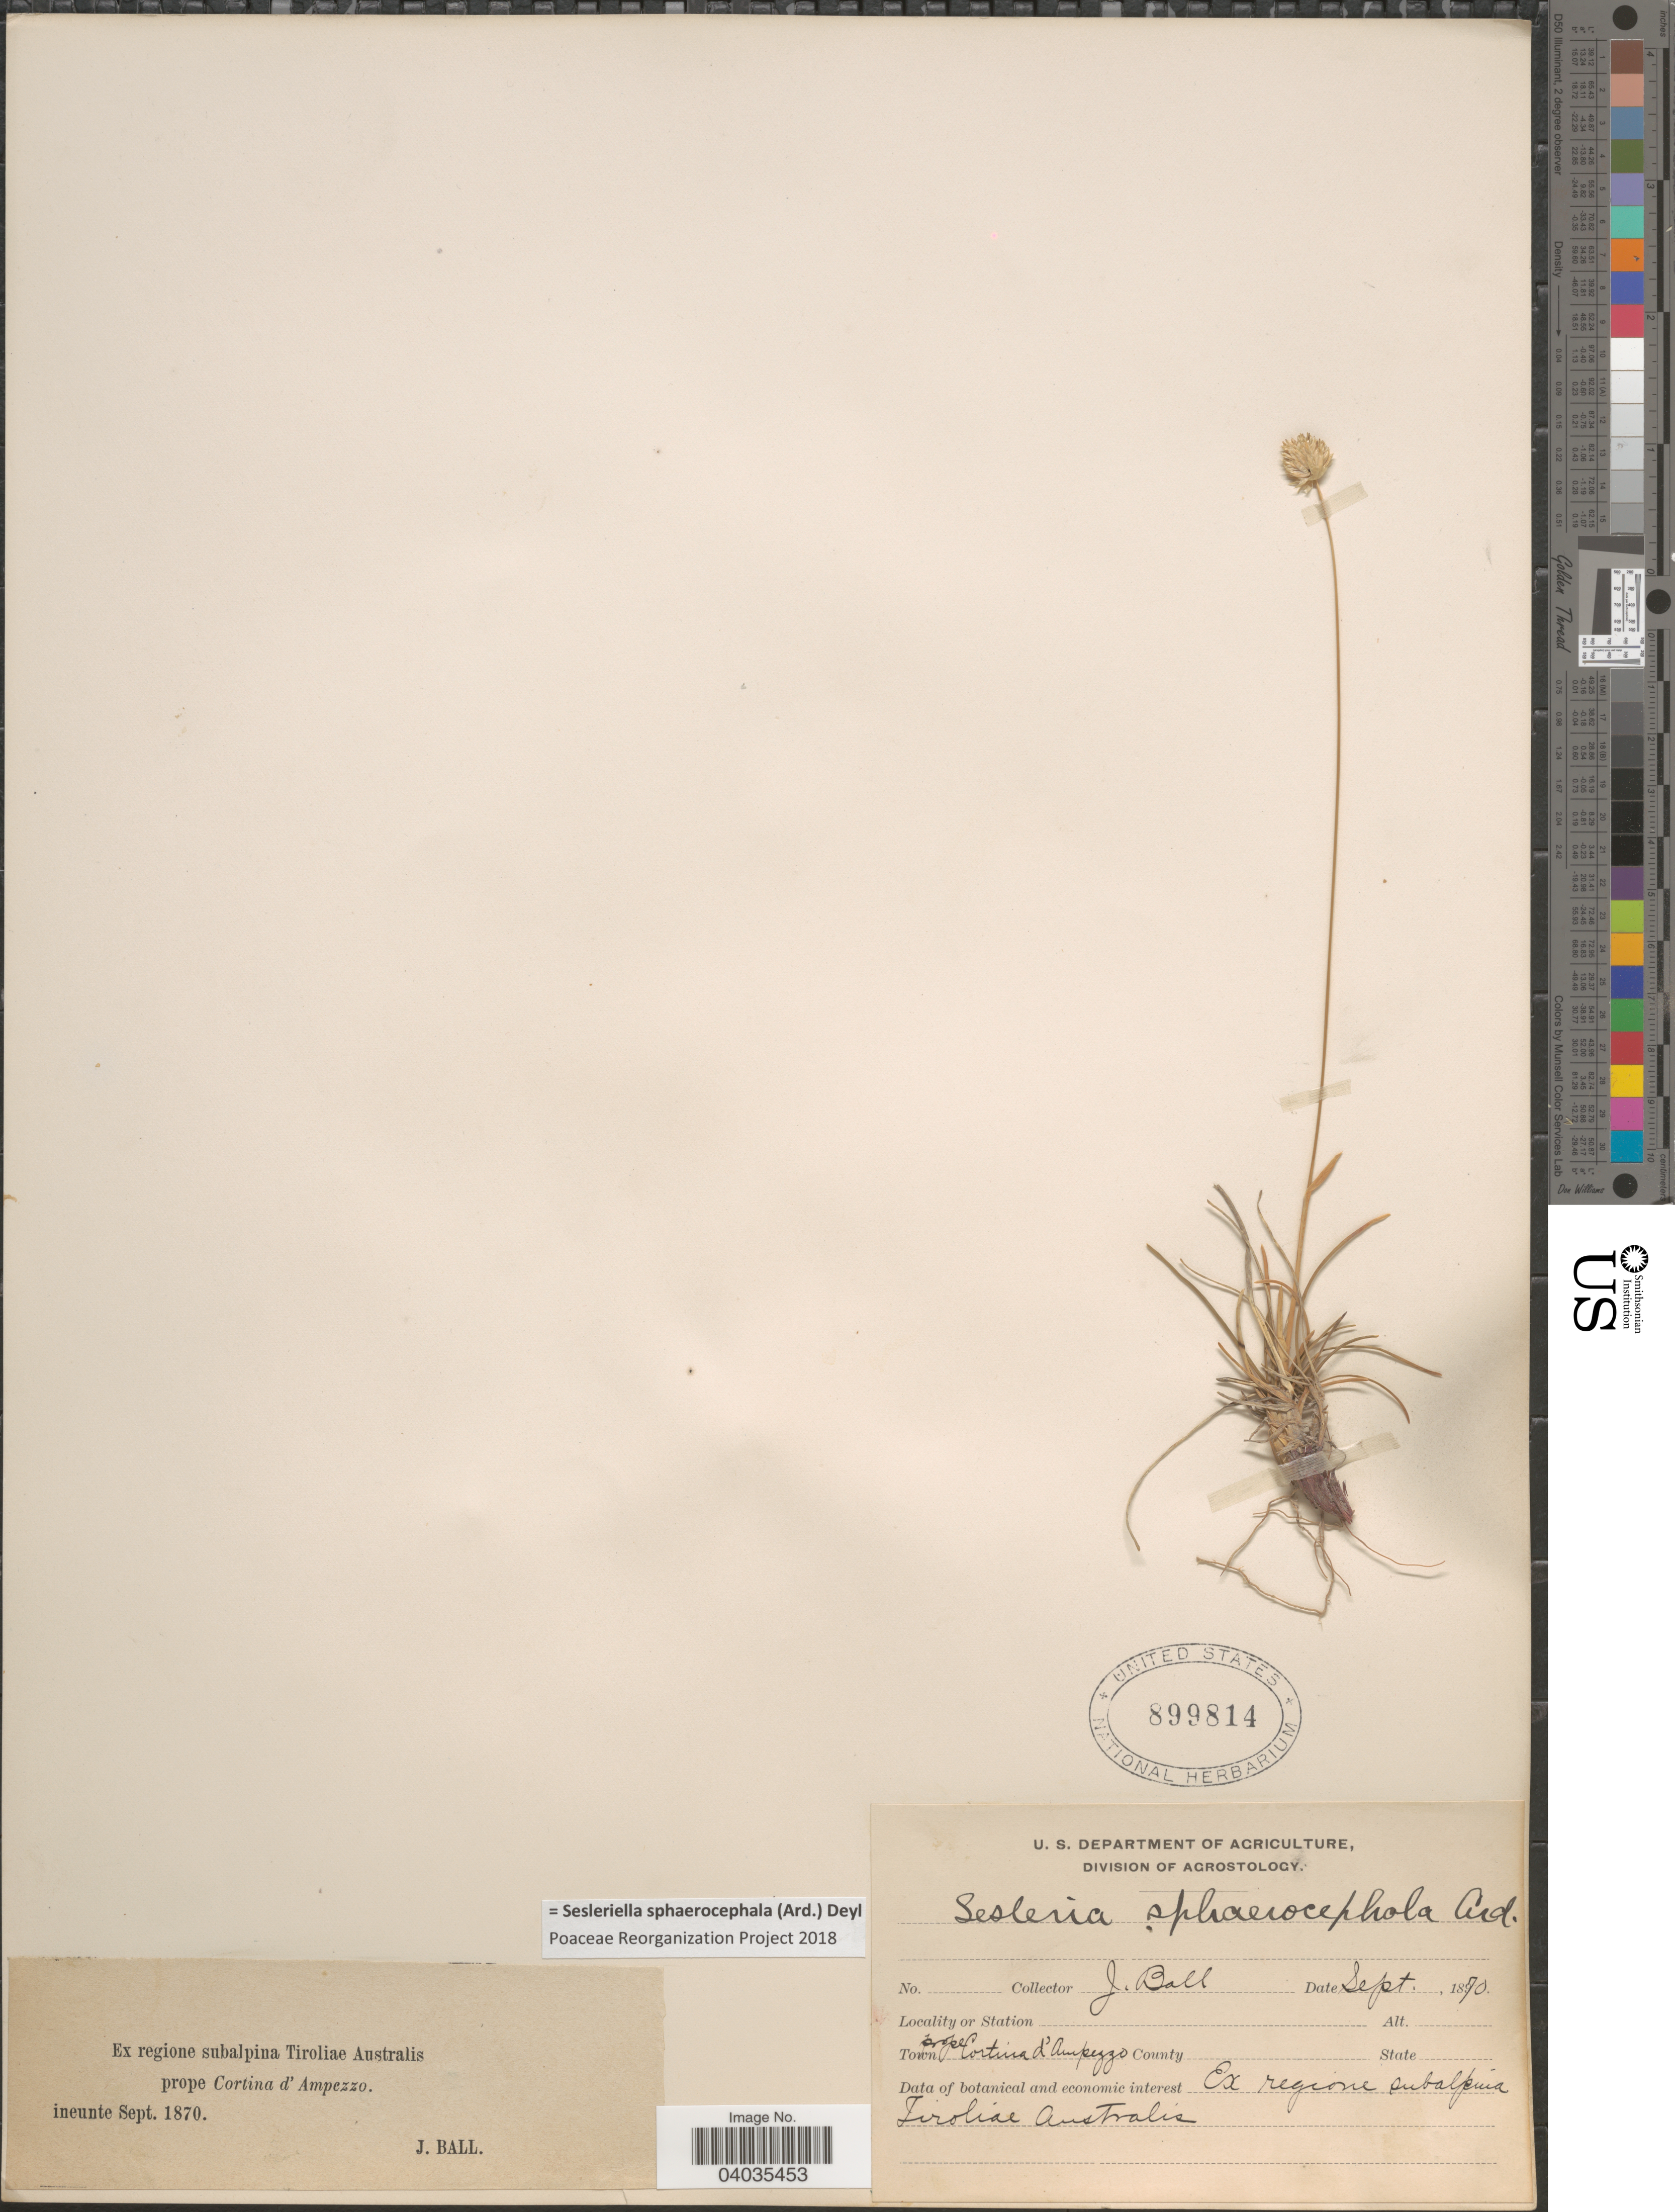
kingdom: Plantae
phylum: Tracheophyta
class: Liliopsida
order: Poales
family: Poaceae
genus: Sesleriella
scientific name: Sesleriella sphaerocephala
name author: (Ard.) Deyl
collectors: J. Ball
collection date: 1870-09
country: Italy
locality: Ex regione subalpina Tiroliae Australis prope Cortina d' Ampezzo.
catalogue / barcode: US 899814